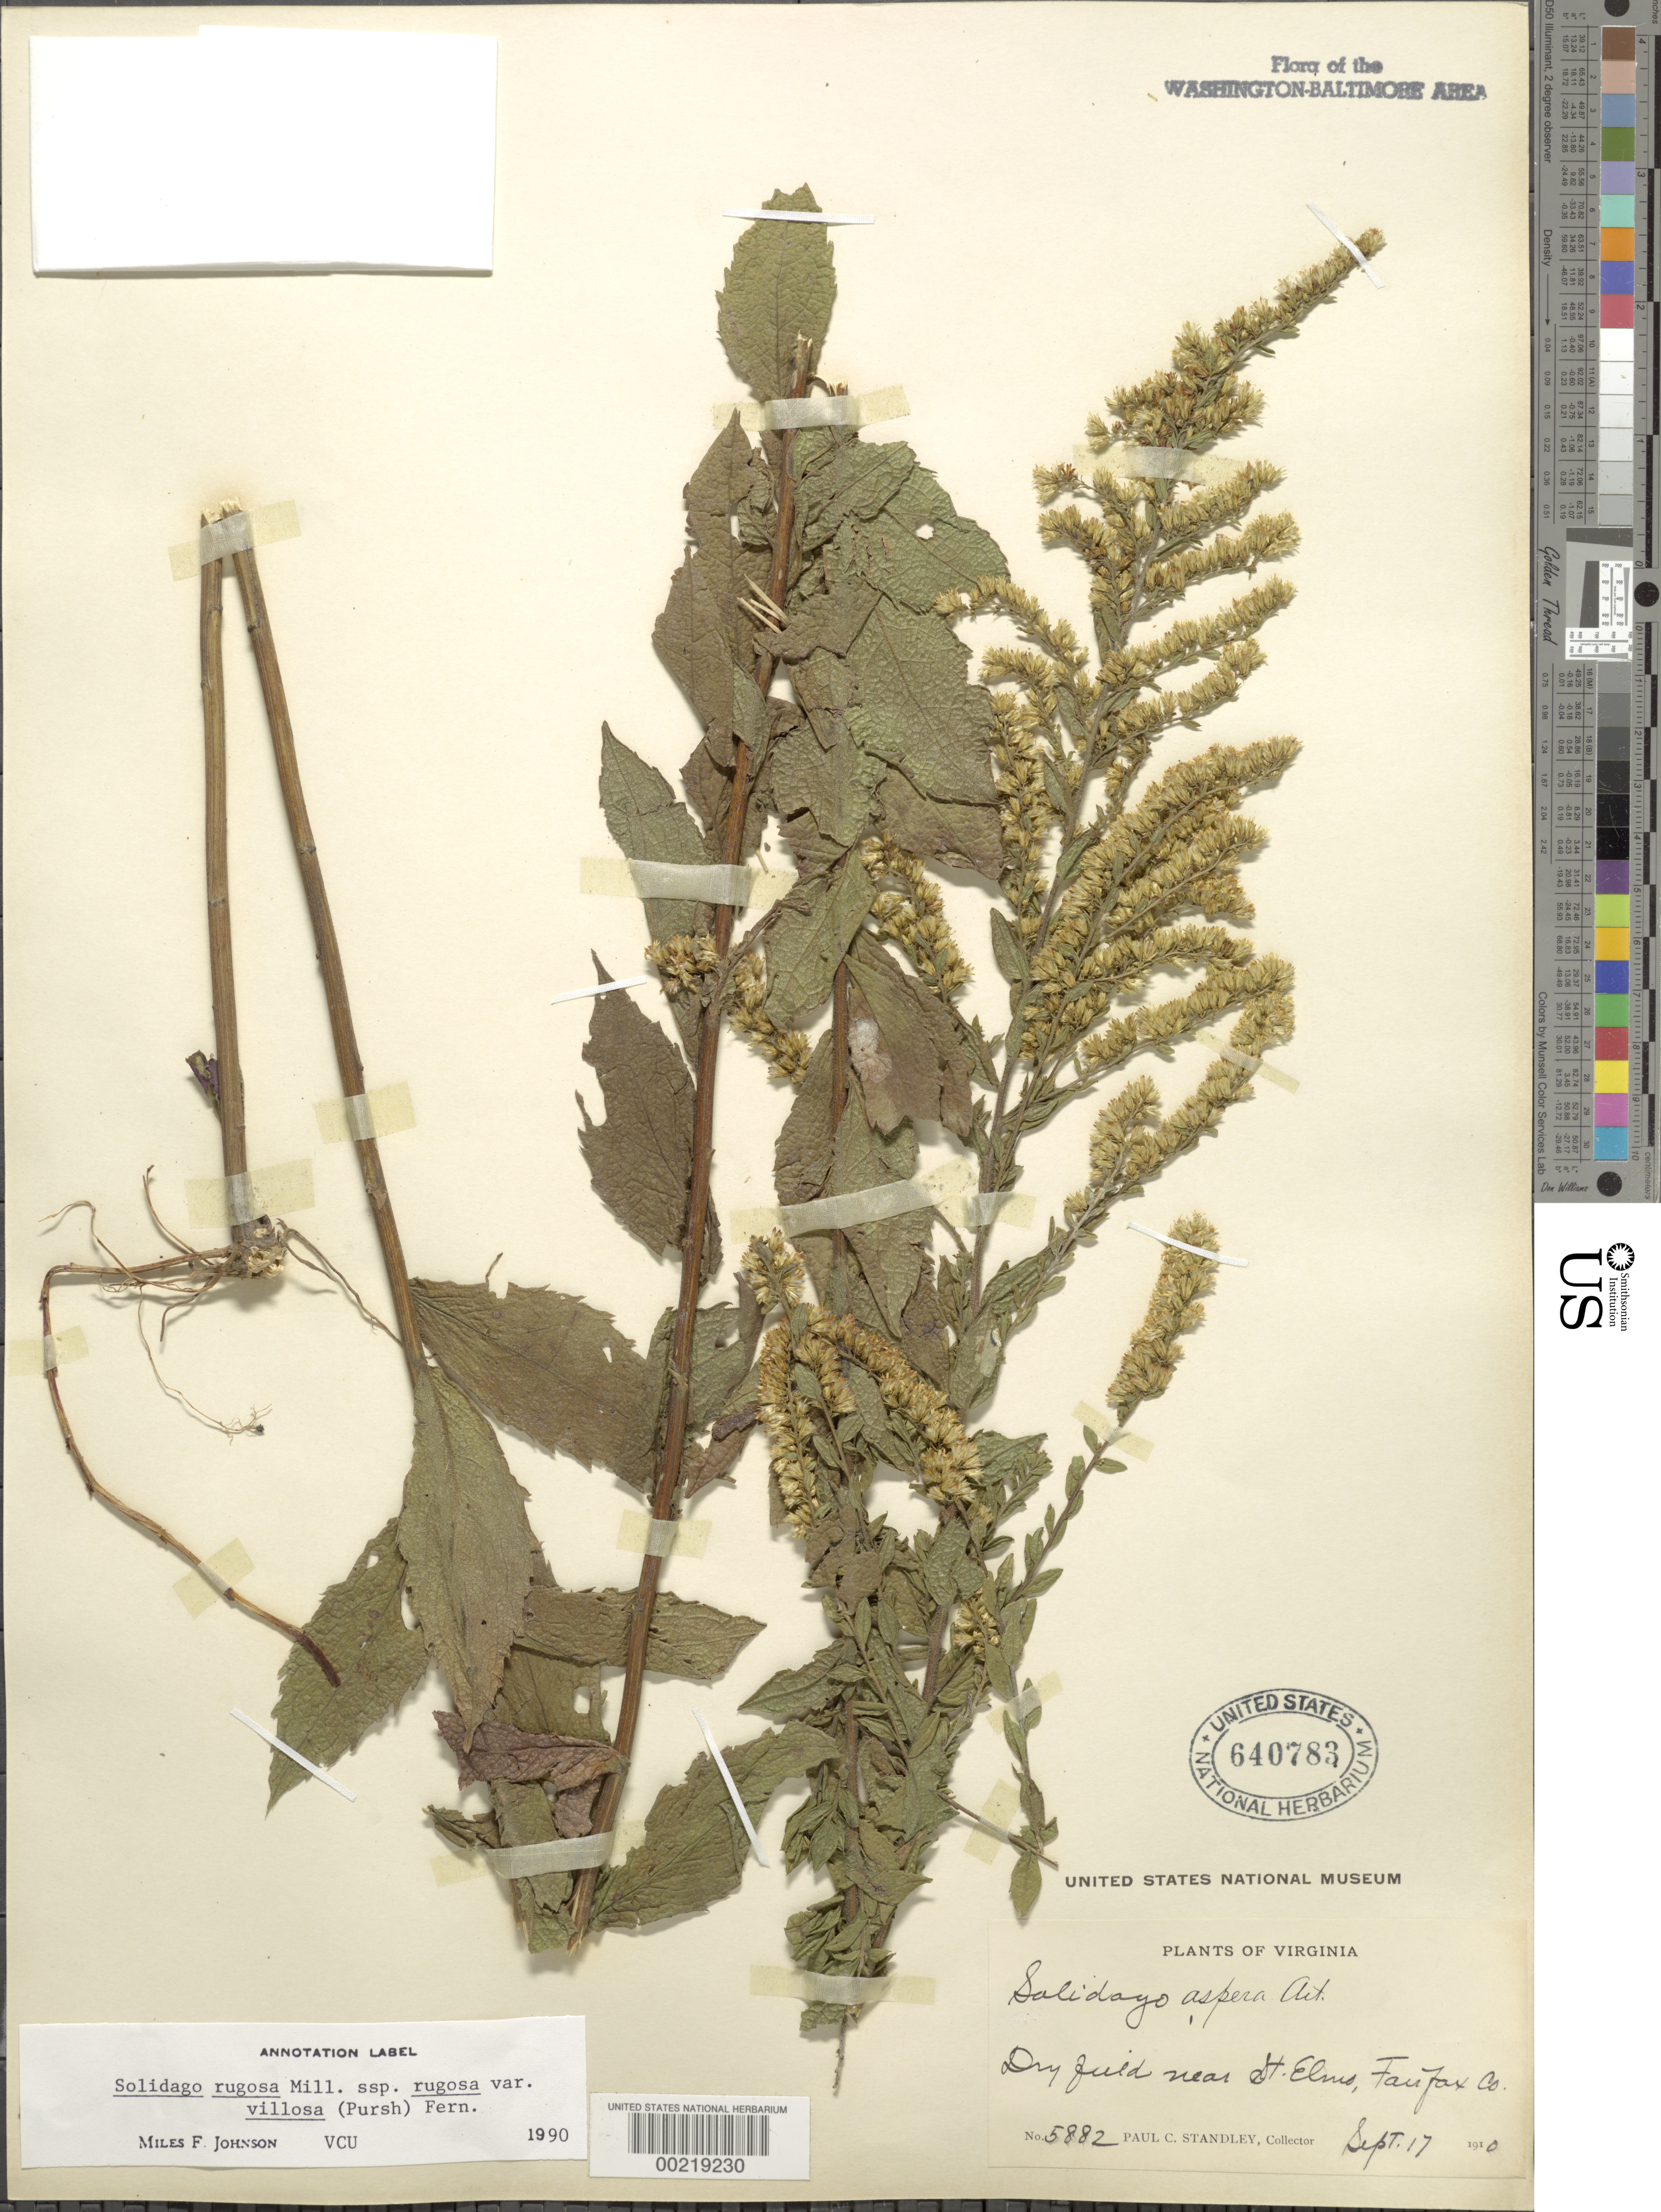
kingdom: Plantae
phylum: Tracheophyta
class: Magnoliopsida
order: Asterales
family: Asteraceae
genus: Solidago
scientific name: Solidago rugosa var. villosa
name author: Mill.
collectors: P. C. Standley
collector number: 5882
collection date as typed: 17 Sep 1910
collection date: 1910-09-17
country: United States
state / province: Virginia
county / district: Fairfax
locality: Near St Elmo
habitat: Dry field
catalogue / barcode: US 640783